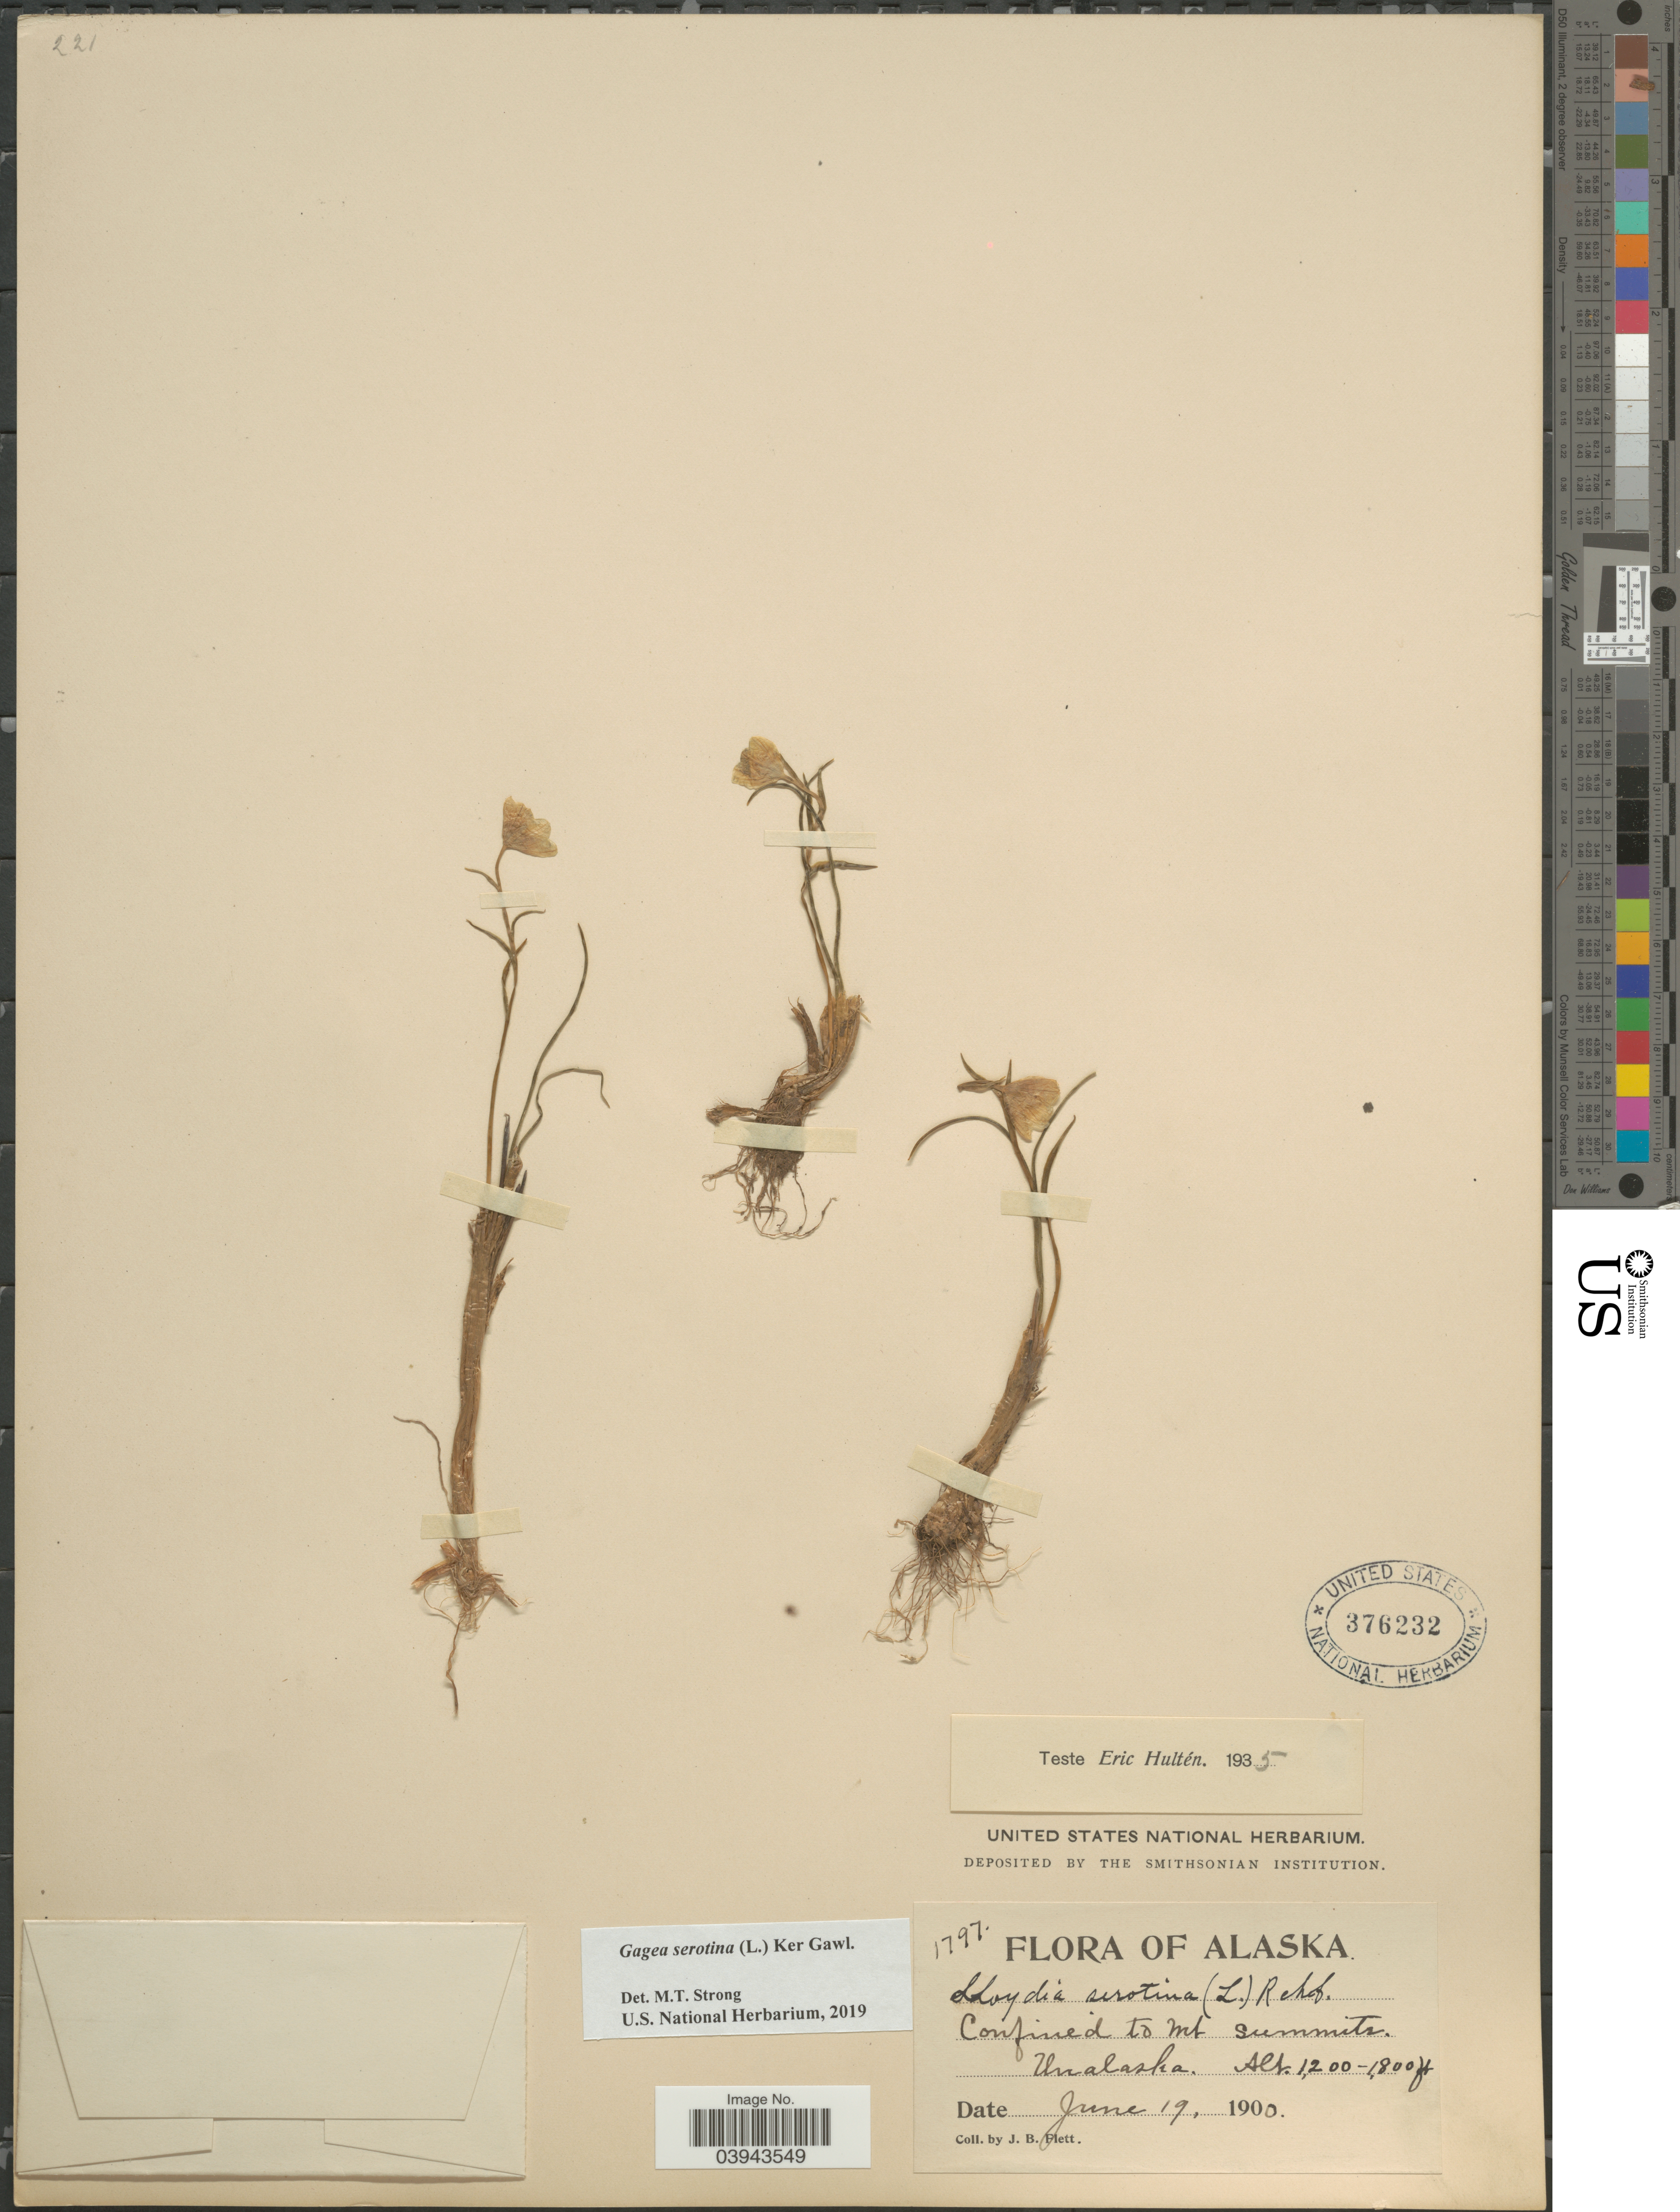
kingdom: Plantae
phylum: Tracheophyta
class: Liliopsida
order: Liliales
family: Liliaceae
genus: Lloydia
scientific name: Lloydia serotina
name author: (L.) Salisb. ex Rchb.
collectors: J. Flett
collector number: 1797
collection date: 1900-06-19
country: United States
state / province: Alaska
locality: Confined to Mt. Summits, Unalaska.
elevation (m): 366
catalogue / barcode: US 376232